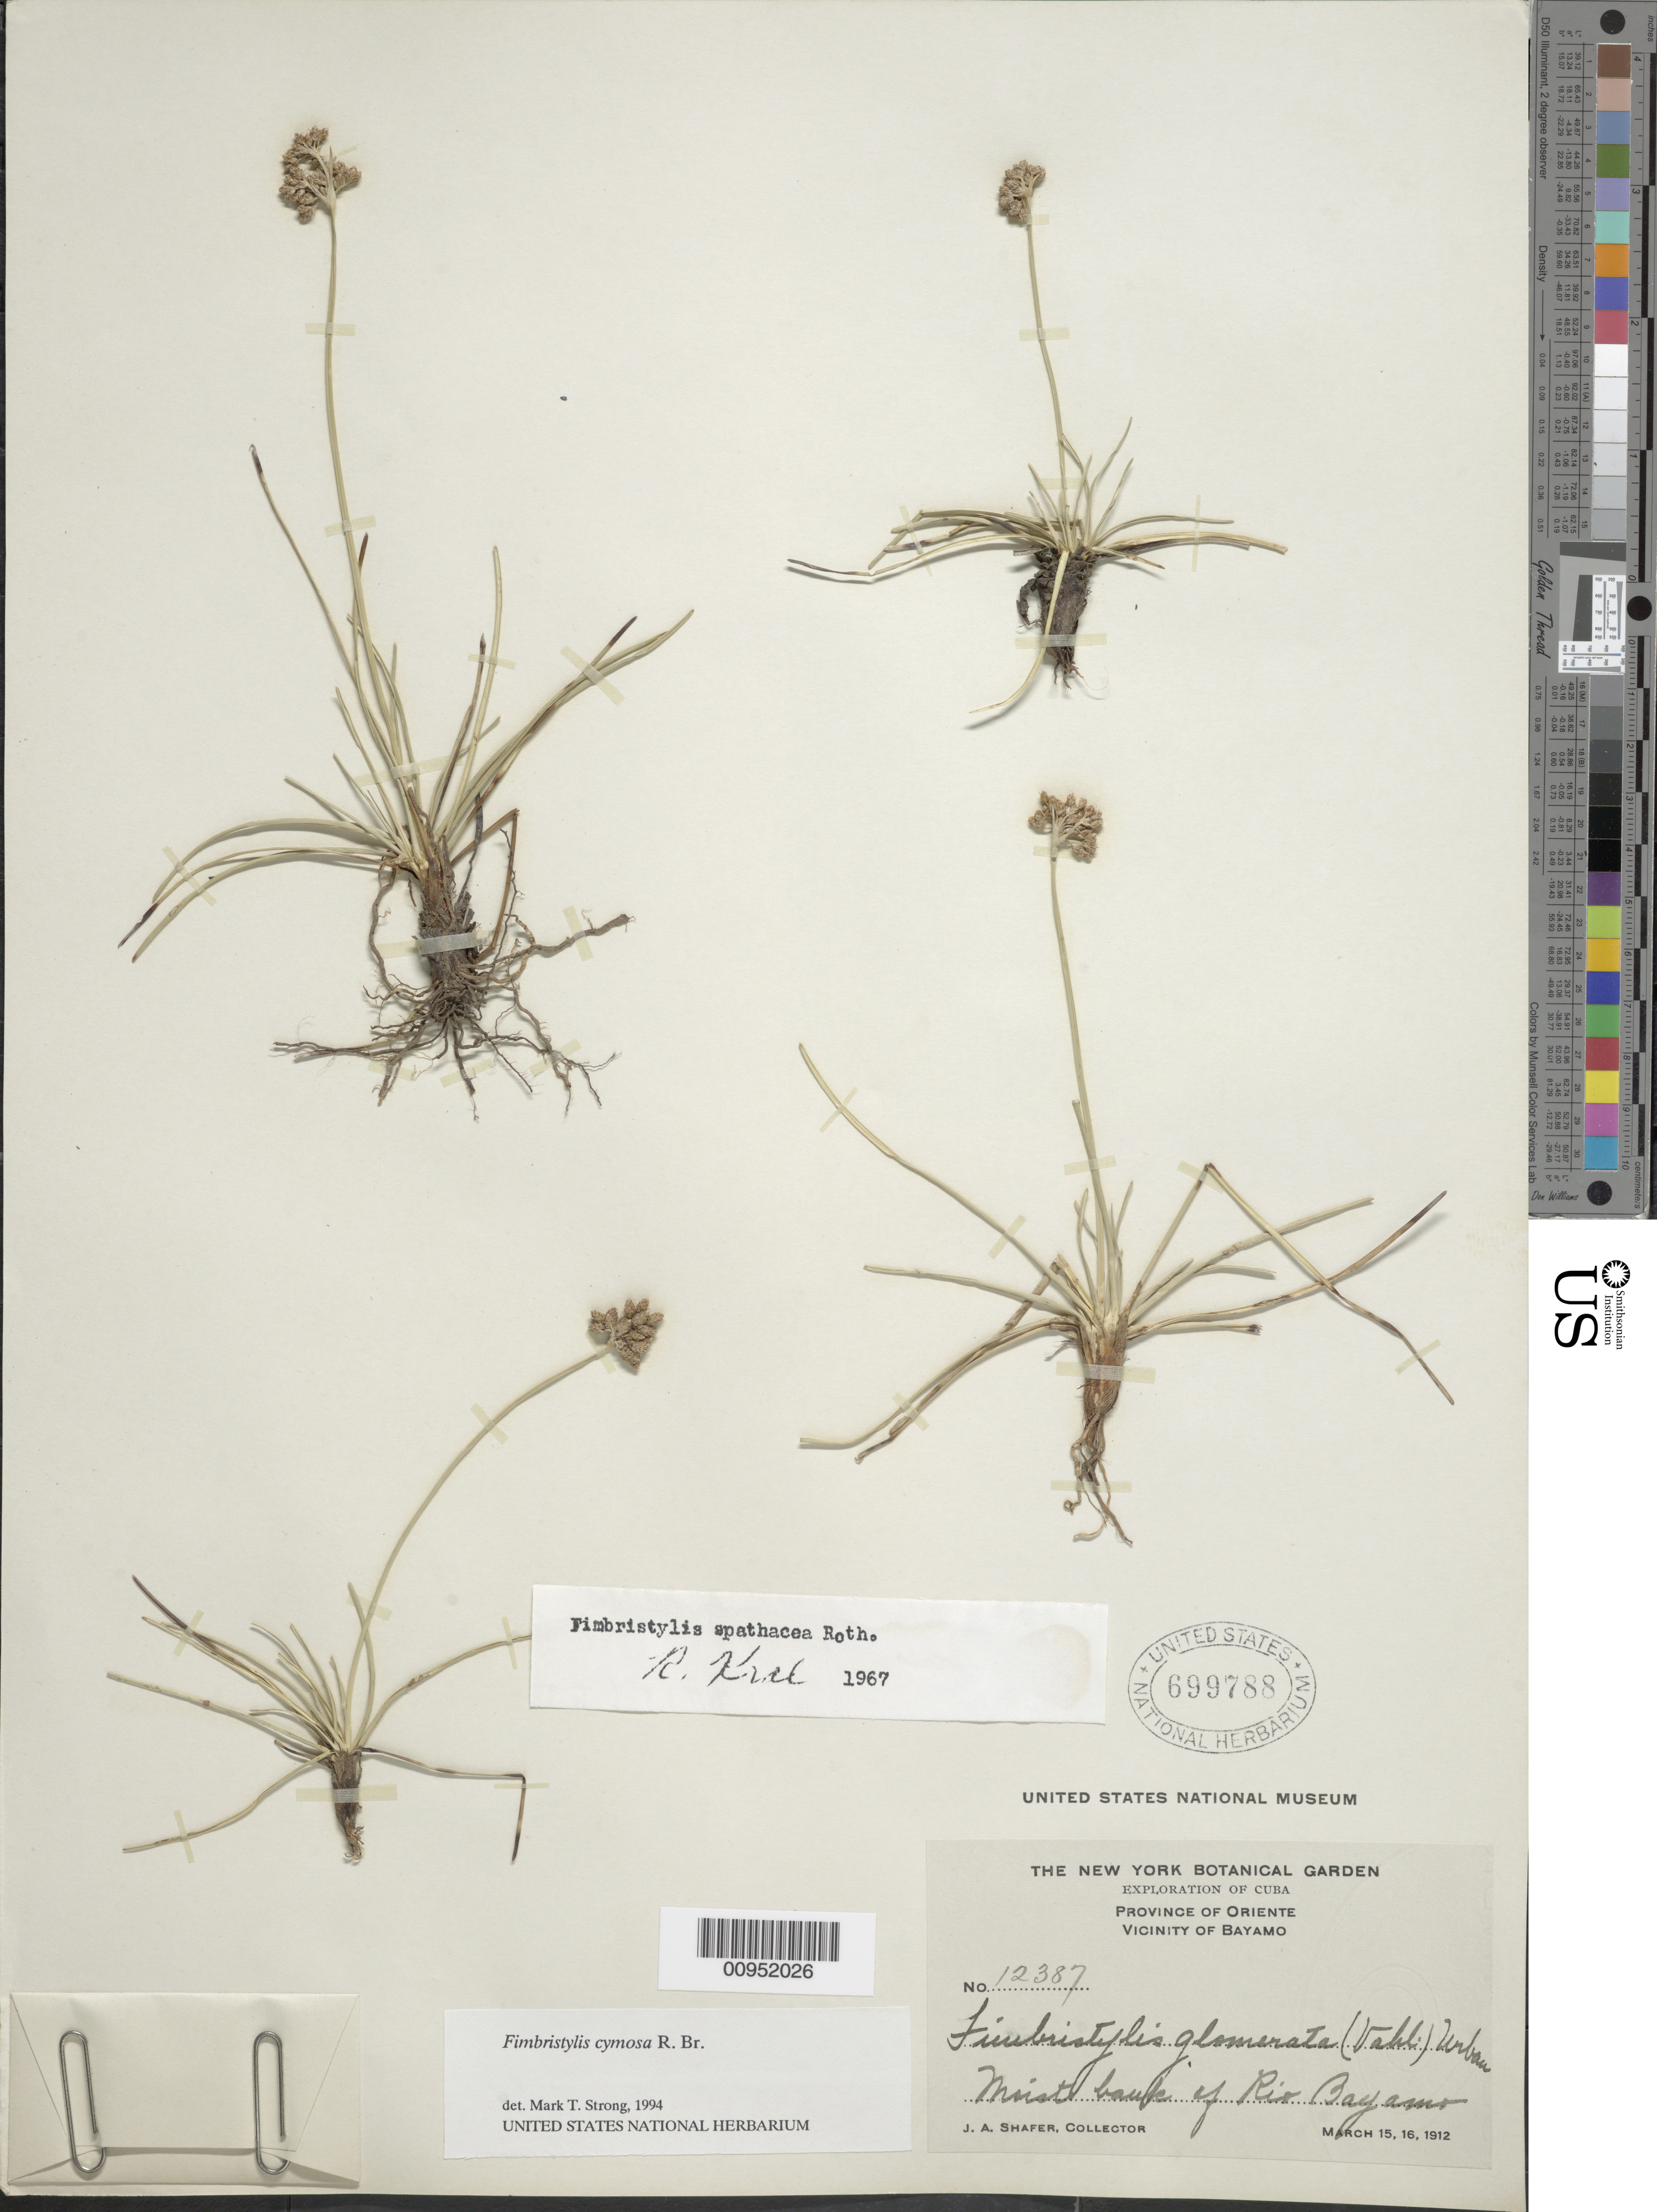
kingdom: Plantae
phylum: Tracheophyta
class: Liliopsida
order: Poales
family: Cyperaceae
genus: Fimbristylis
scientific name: Fimbristylis cymosa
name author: R. Br.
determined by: Strong, M. T., (US), Smithsonian Institution - National Museum of Natural History (UNITED STATES)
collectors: J. A. Shafer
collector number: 12387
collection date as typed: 15 Mar 1912 to 16 Mar 1912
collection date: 1912-03-15/1912-03-16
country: Cuba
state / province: Oriente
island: Cuba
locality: Vicinity of Bayamo, bank of Rio Bayamo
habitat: Moist bank of river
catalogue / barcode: US 699788